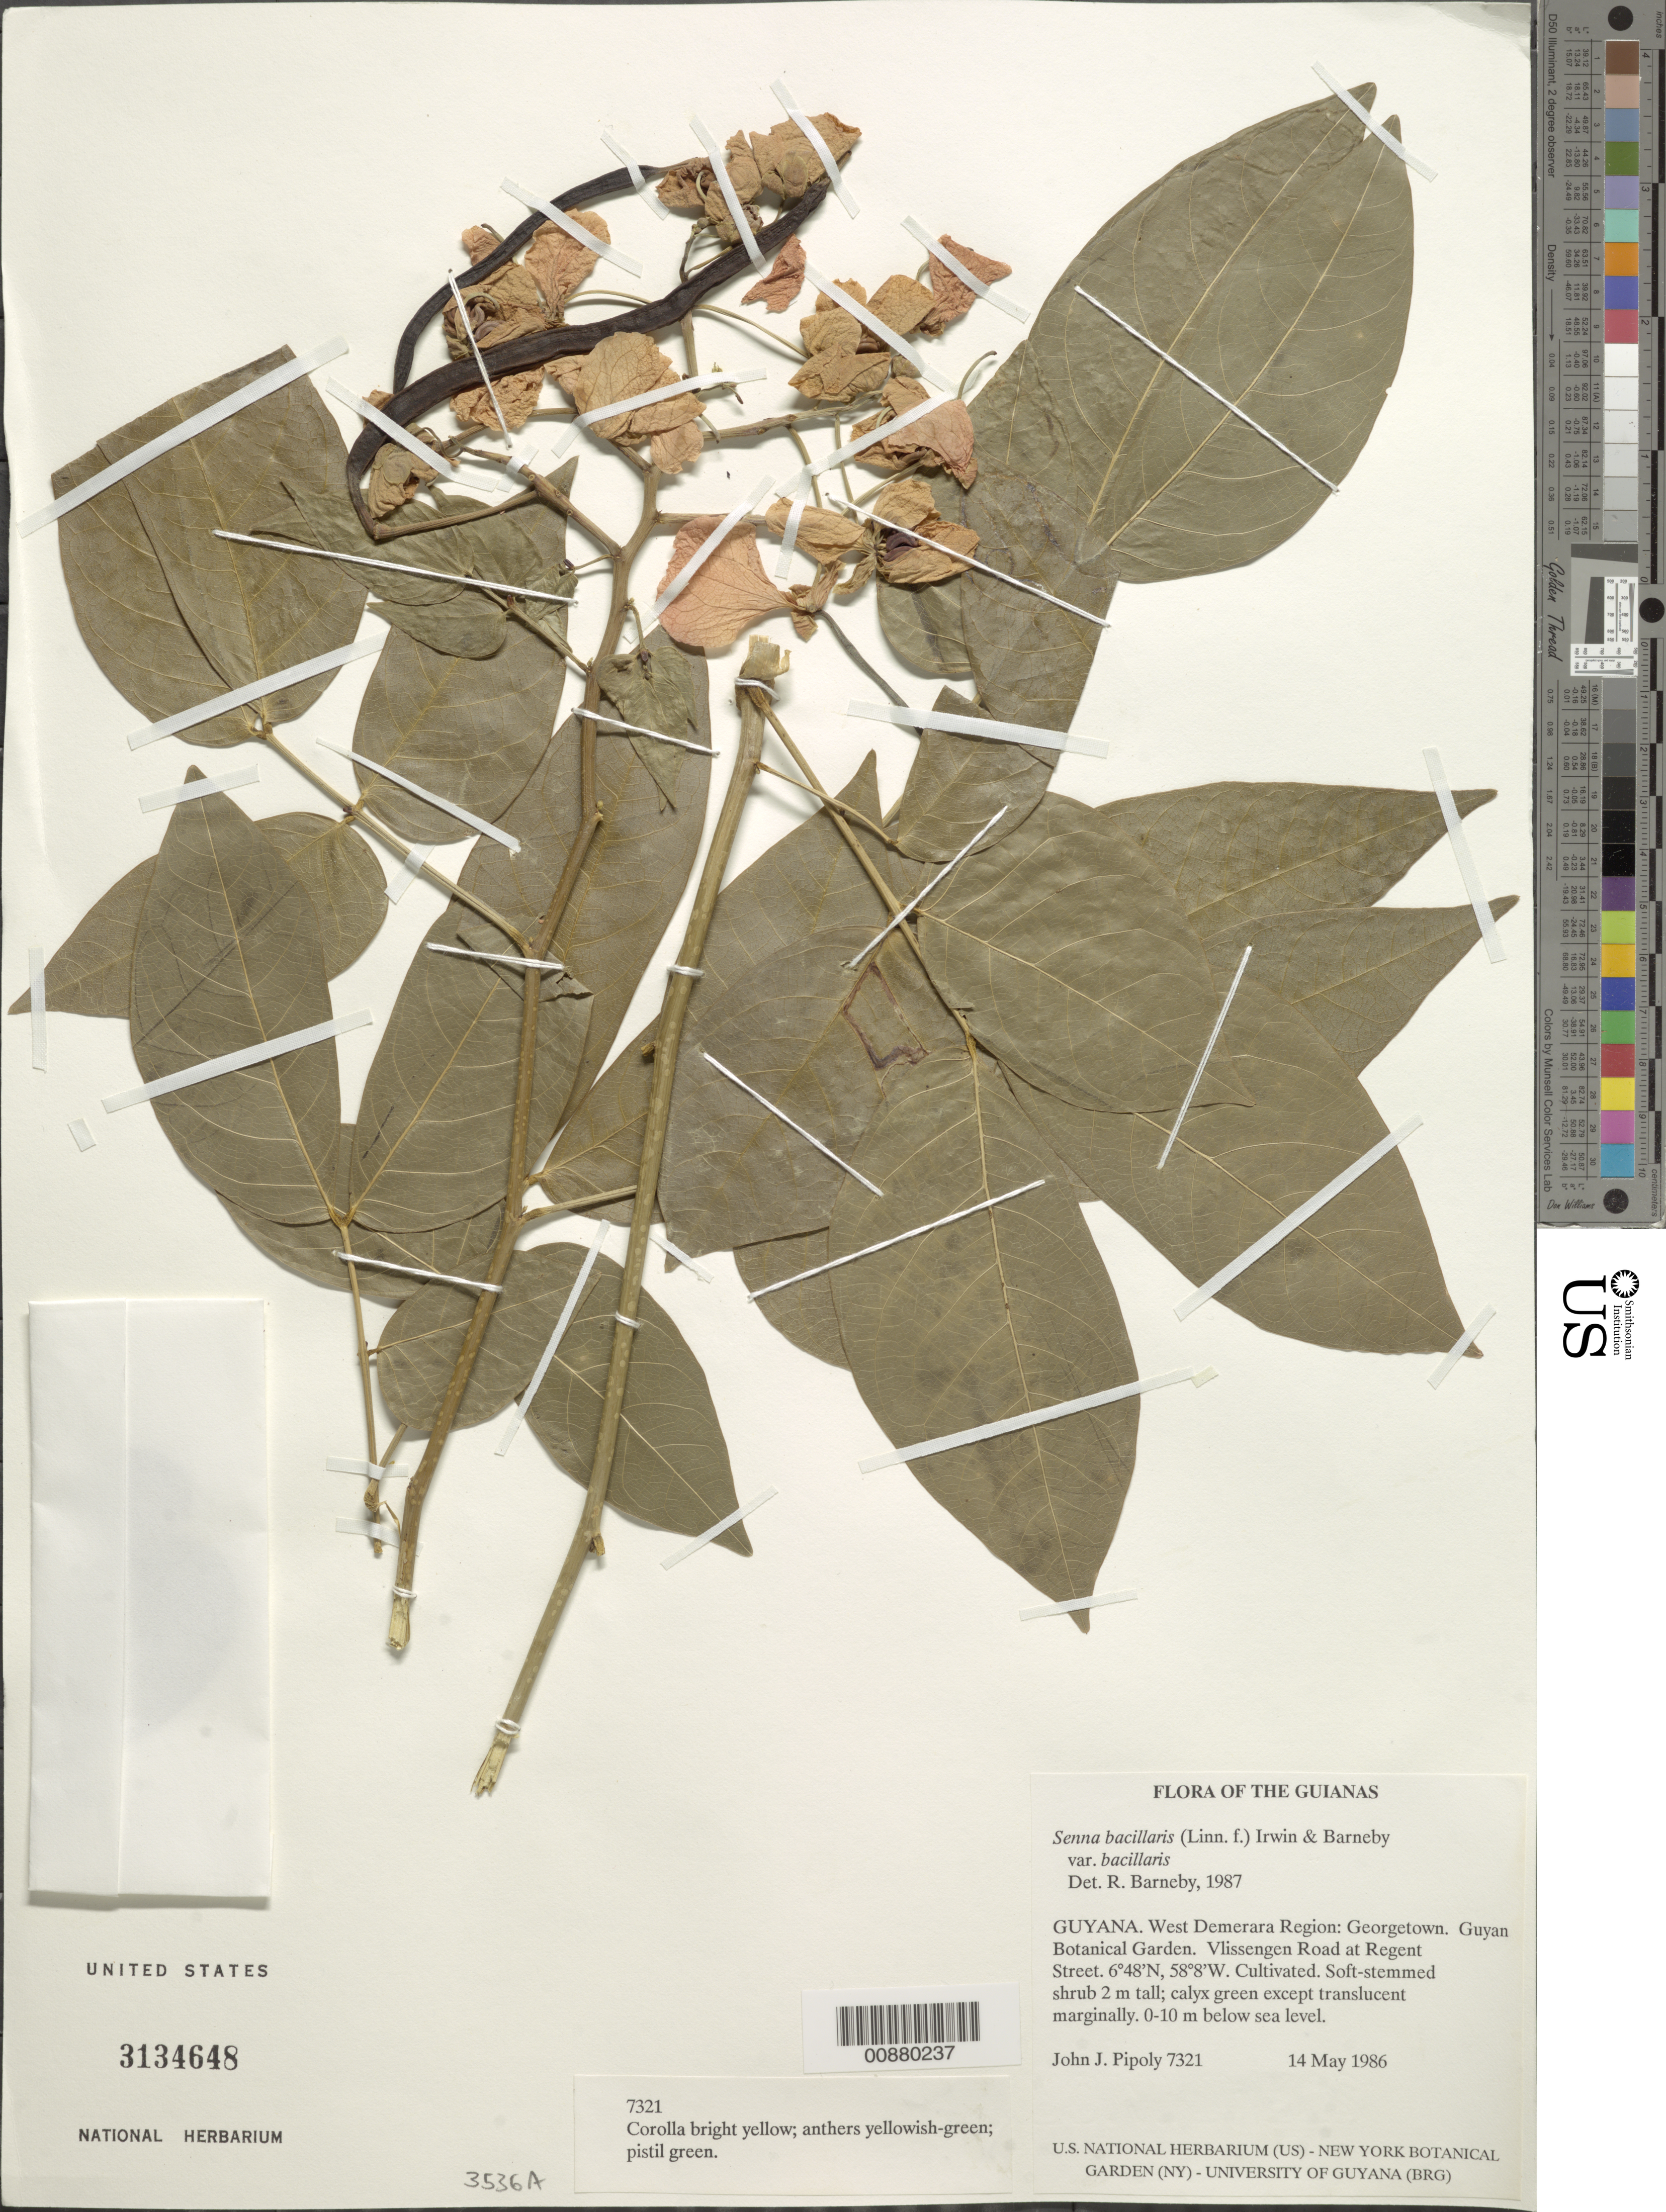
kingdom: Plantae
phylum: Tracheophyta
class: Magnoliopsida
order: Fabales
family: Fabaceae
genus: Senna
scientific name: Senna bacillaris var. bacillaris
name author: (L. f.) H.S. Irwin & Barneby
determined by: Barneby, Rupert C., (NY)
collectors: J. J. Pipoly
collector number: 7321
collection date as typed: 14 May 1986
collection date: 1986-05-14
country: Guyana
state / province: Demerara-Mahaica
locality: Georgetown. Guyana Botanical Garden. Vlissengen Road at Regent Street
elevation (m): -3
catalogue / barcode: US 3134648